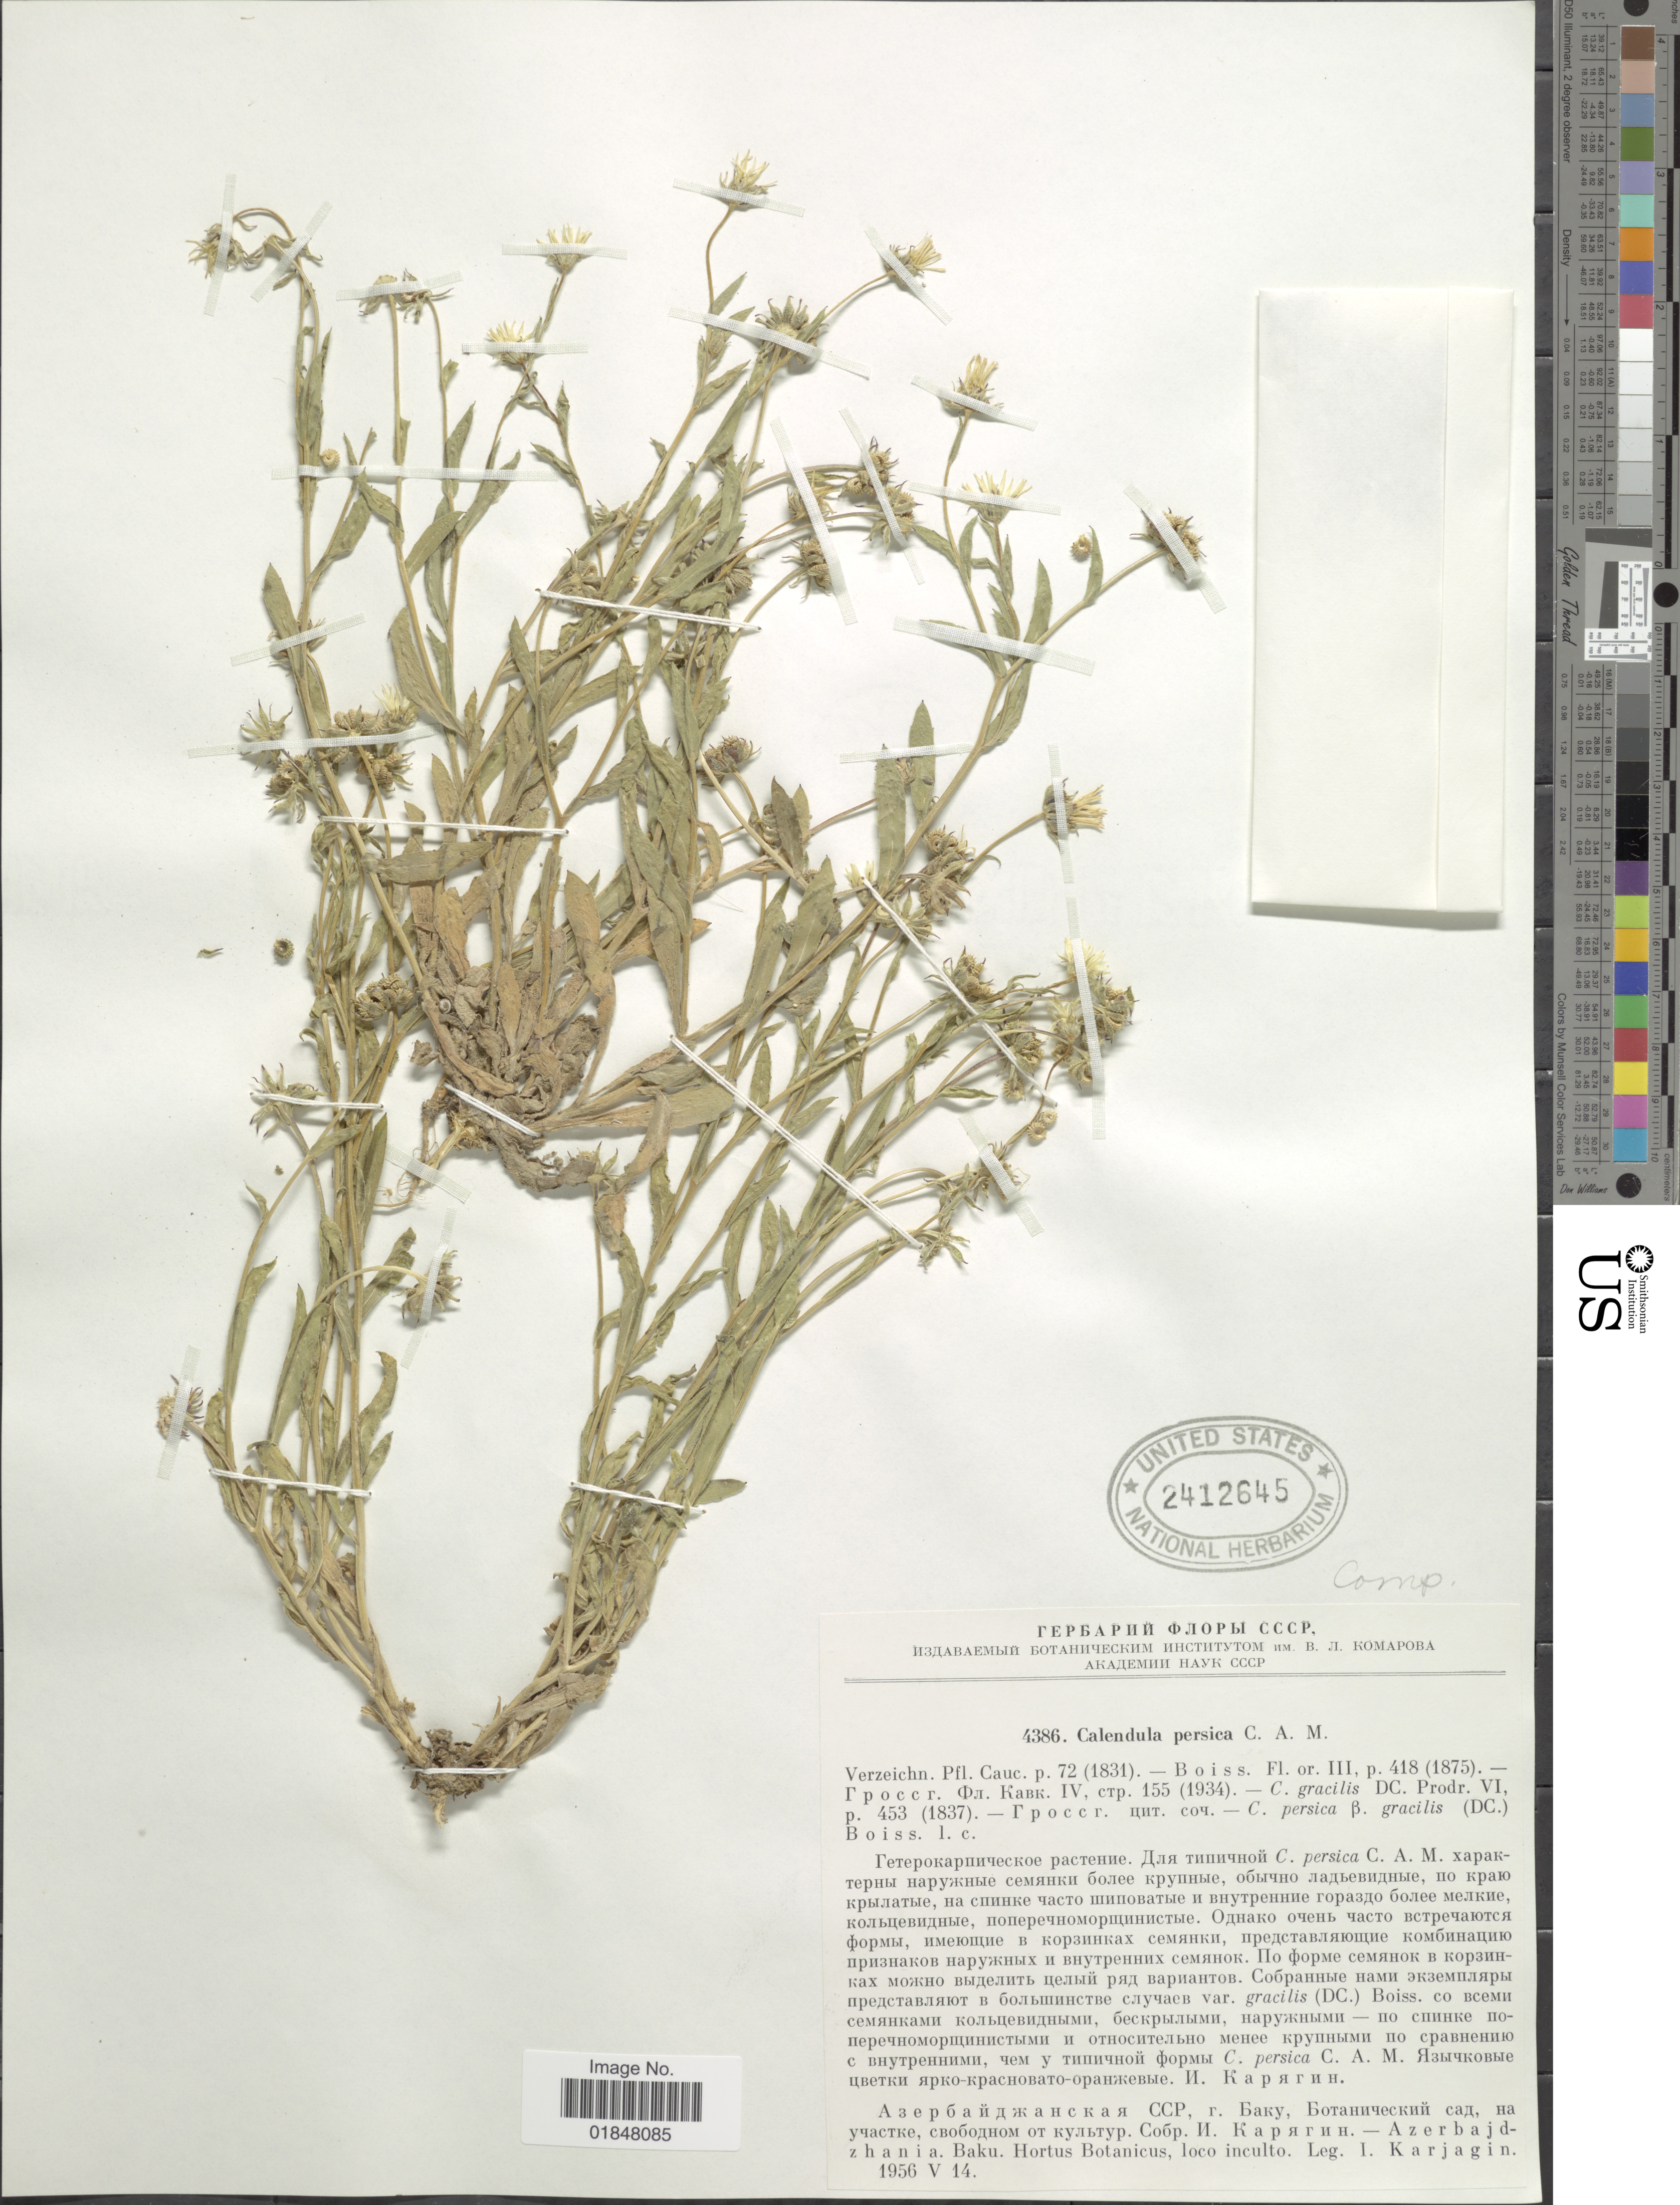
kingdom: Plantae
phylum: Tracheophyta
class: Magnoliopsida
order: Asterales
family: Asteraceae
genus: Calendula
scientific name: Calendula arvensis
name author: L.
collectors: I. Karjagin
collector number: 4386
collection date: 1956-05-14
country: Azerbaijan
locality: Baku. Hortus Botanicus, loco inculto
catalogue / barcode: US 2412645